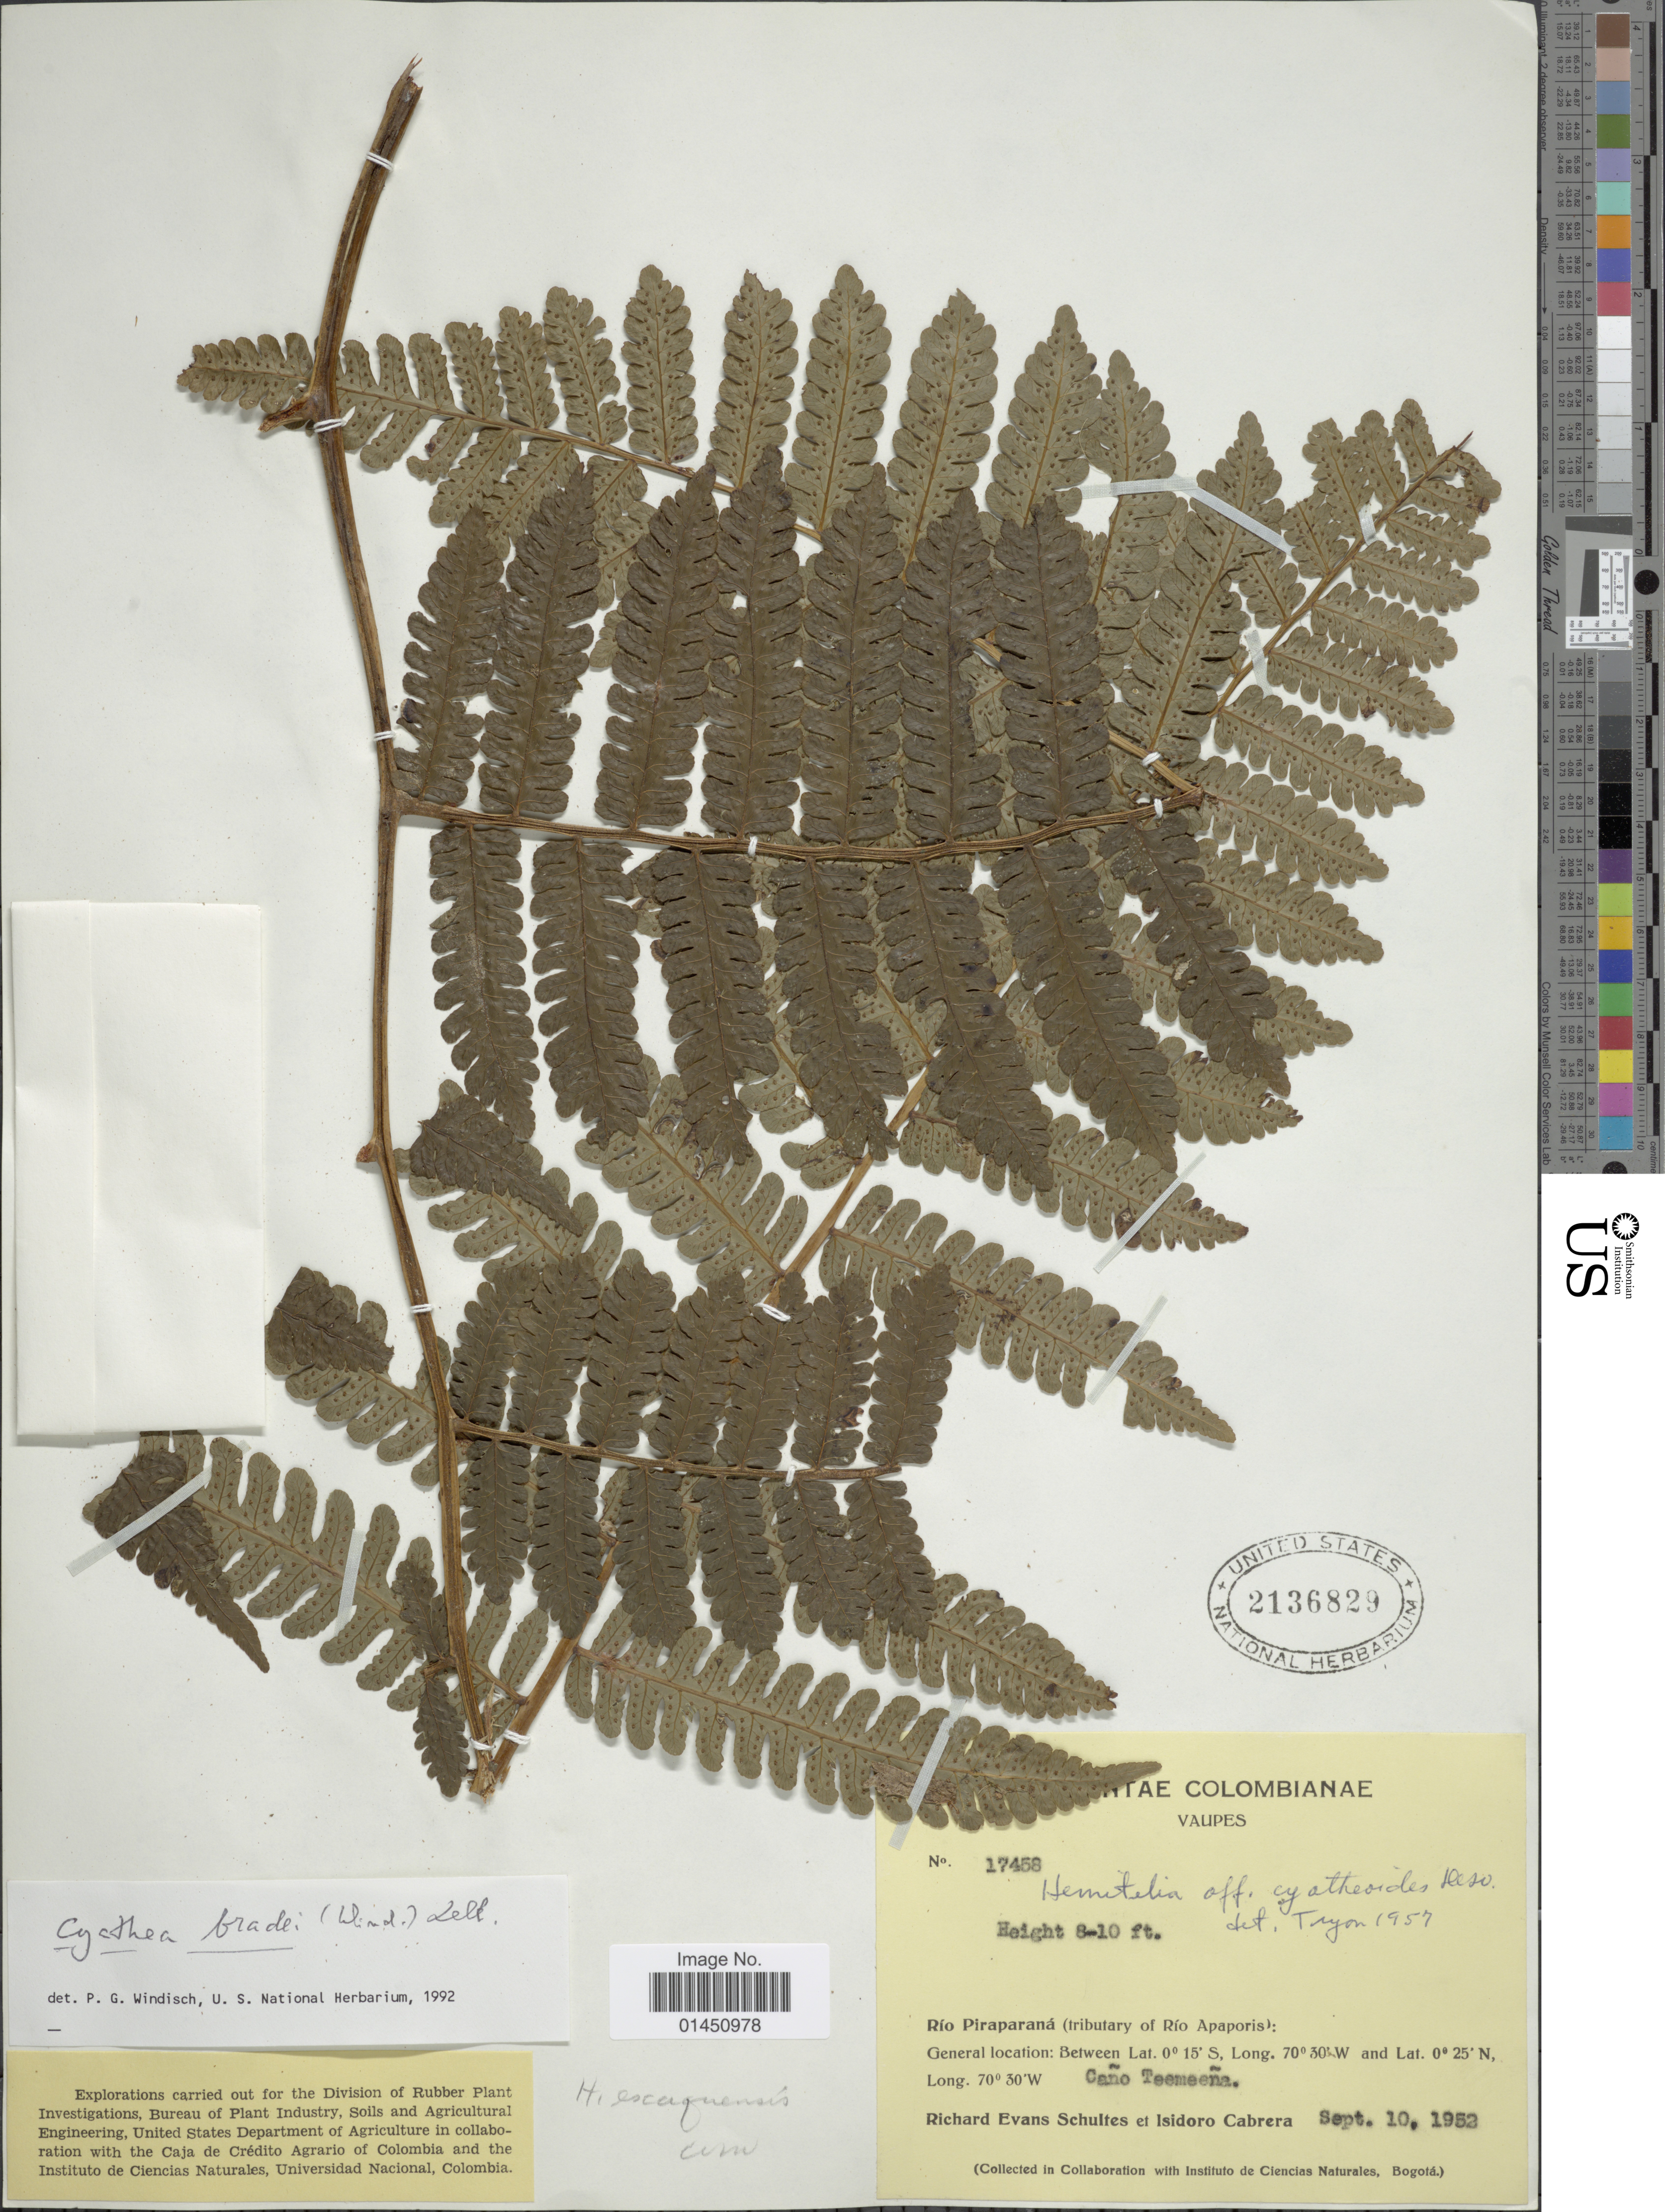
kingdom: Plantae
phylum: Tracheophyta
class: Polypodiopsida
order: Cyatheales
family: Cyatheaceae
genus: Cyathea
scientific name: Cyathea bradei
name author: (P.G. Windisch) Lellinger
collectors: R. E. Schultes & I. Cabrera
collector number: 17458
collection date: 1952-09-10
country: Colombia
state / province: Vaupés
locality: Rio Piraparana (Tritbutary of Rio Apaporis):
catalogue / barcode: US 2136829